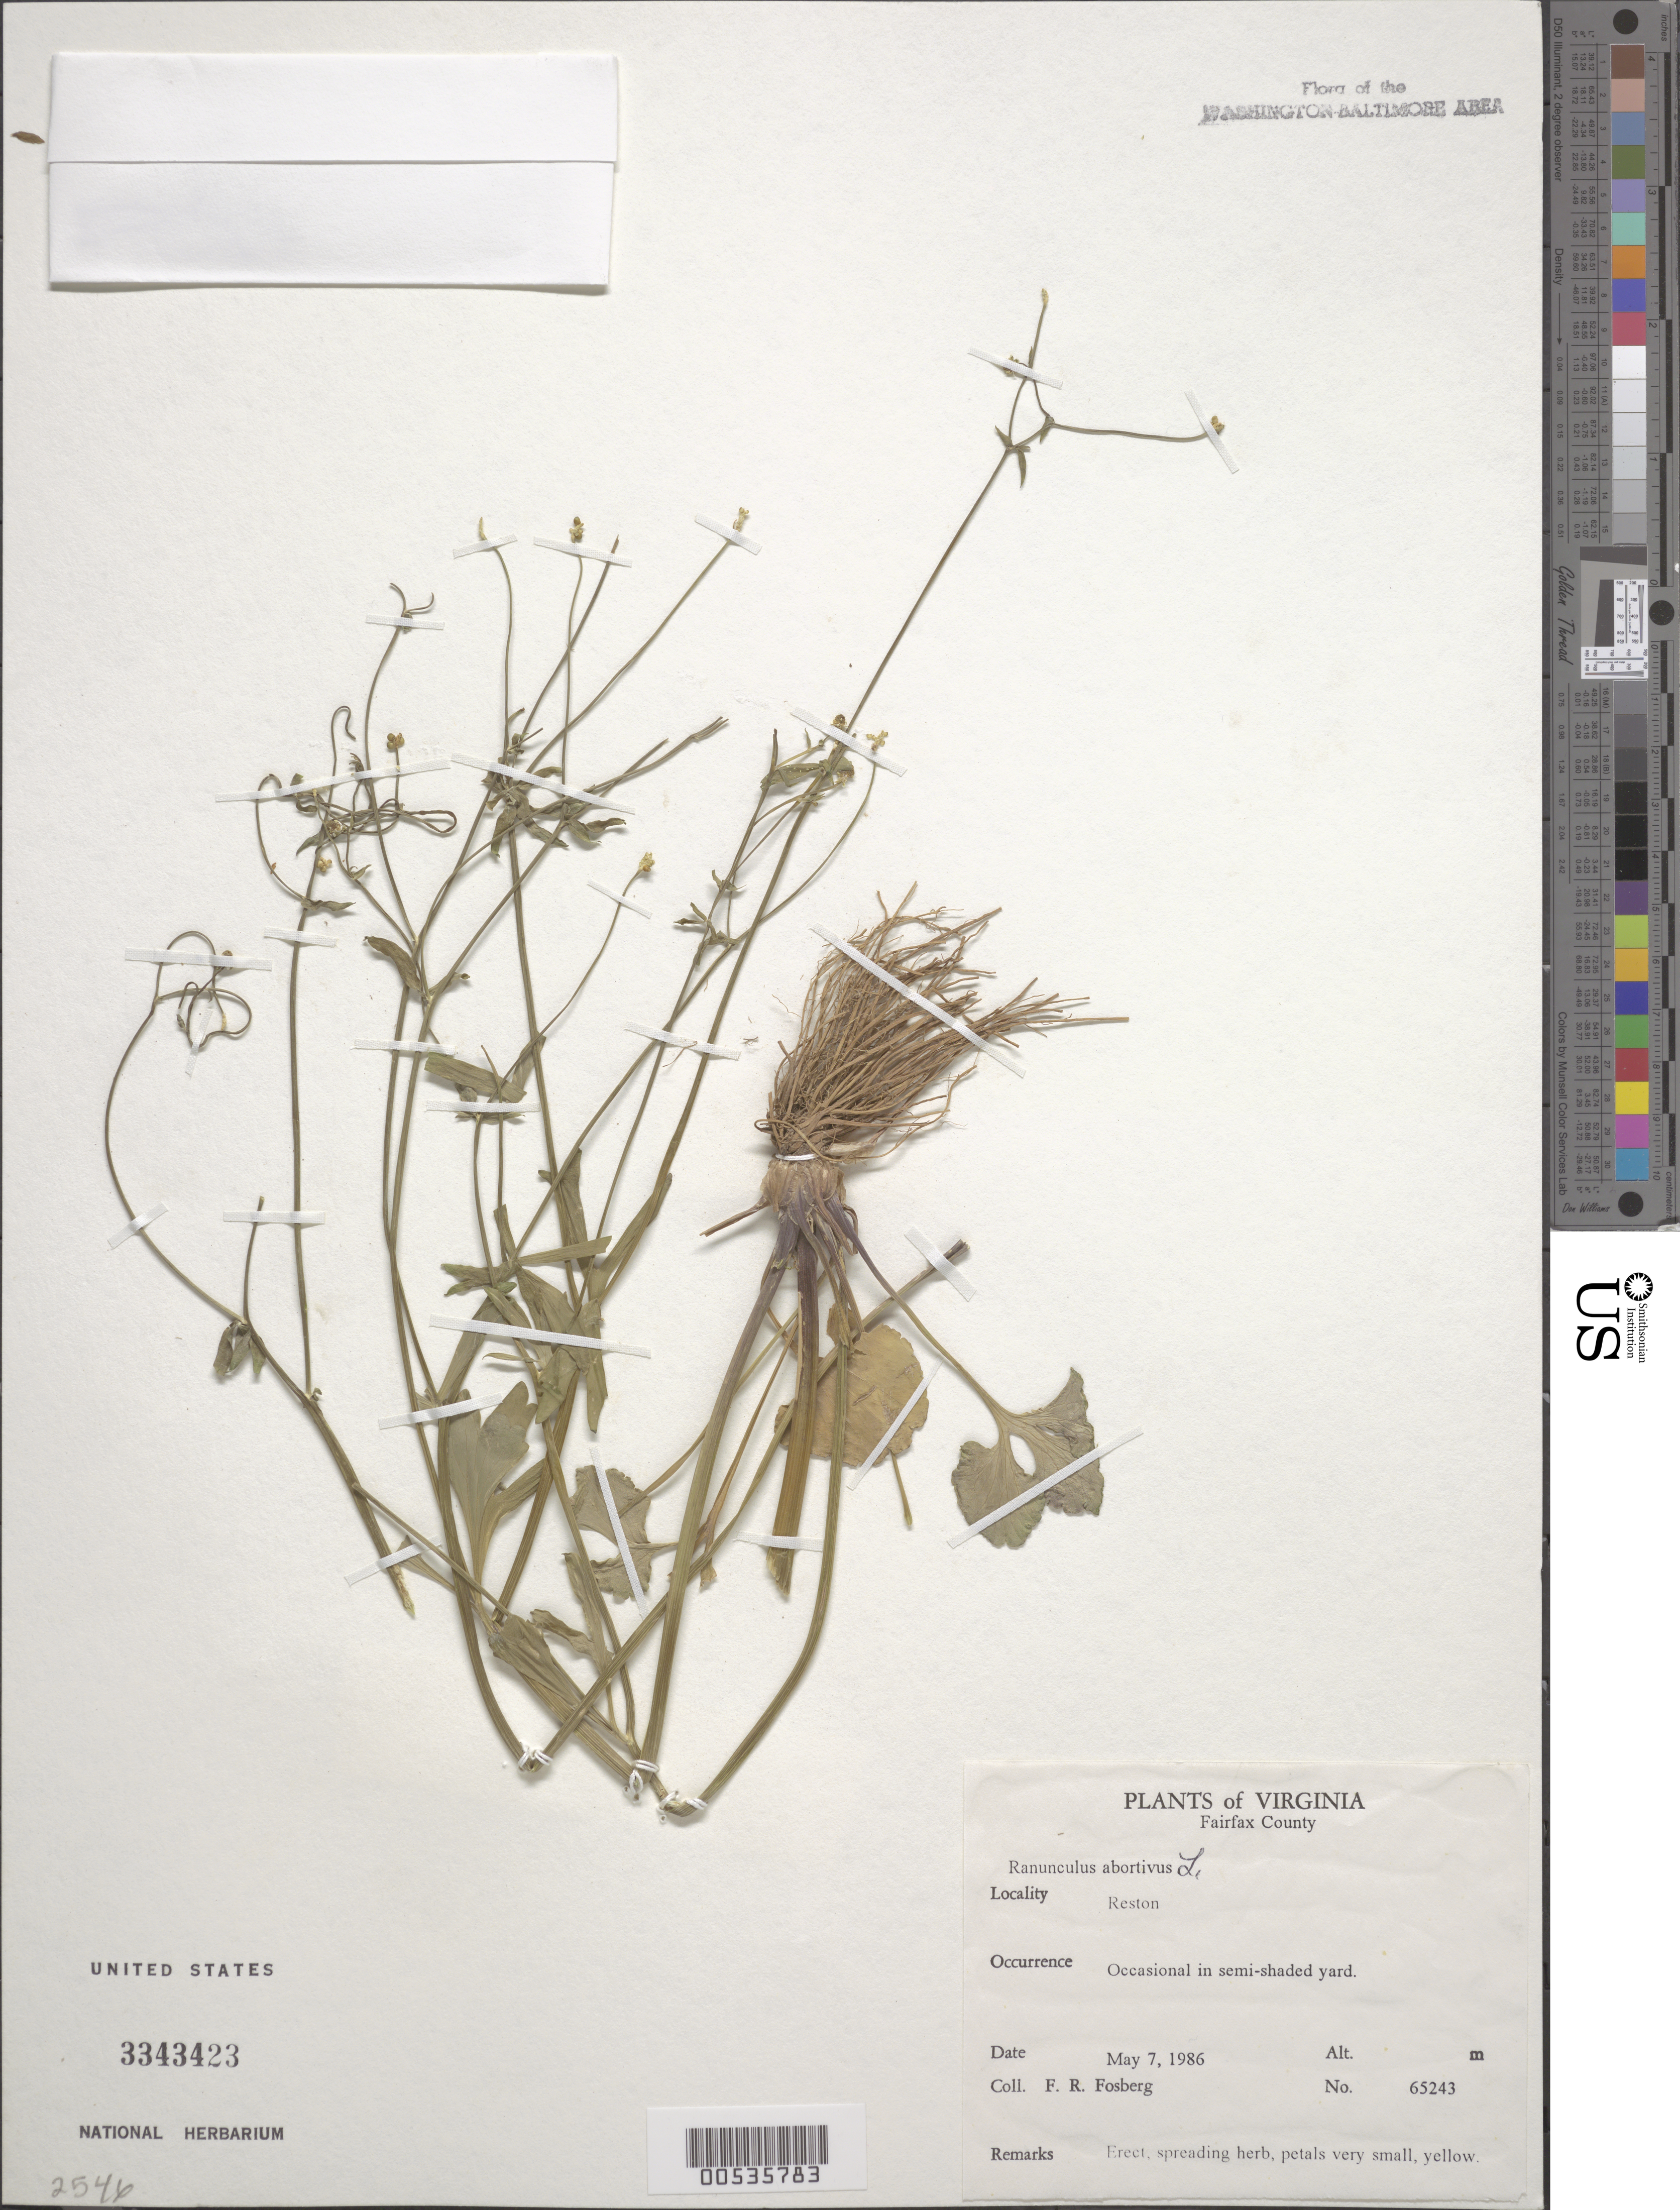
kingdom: Plantae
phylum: Tracheophyta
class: Magnoliopsida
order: Ranunculales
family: Ranunculaceae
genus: Ranunculus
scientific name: Ranunculus abortivus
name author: L.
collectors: F. R. Fosberg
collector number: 65243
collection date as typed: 07 May 1986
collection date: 1986-05-07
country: United States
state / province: Virginia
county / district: Fairfax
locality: In Yard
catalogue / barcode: US 3343423